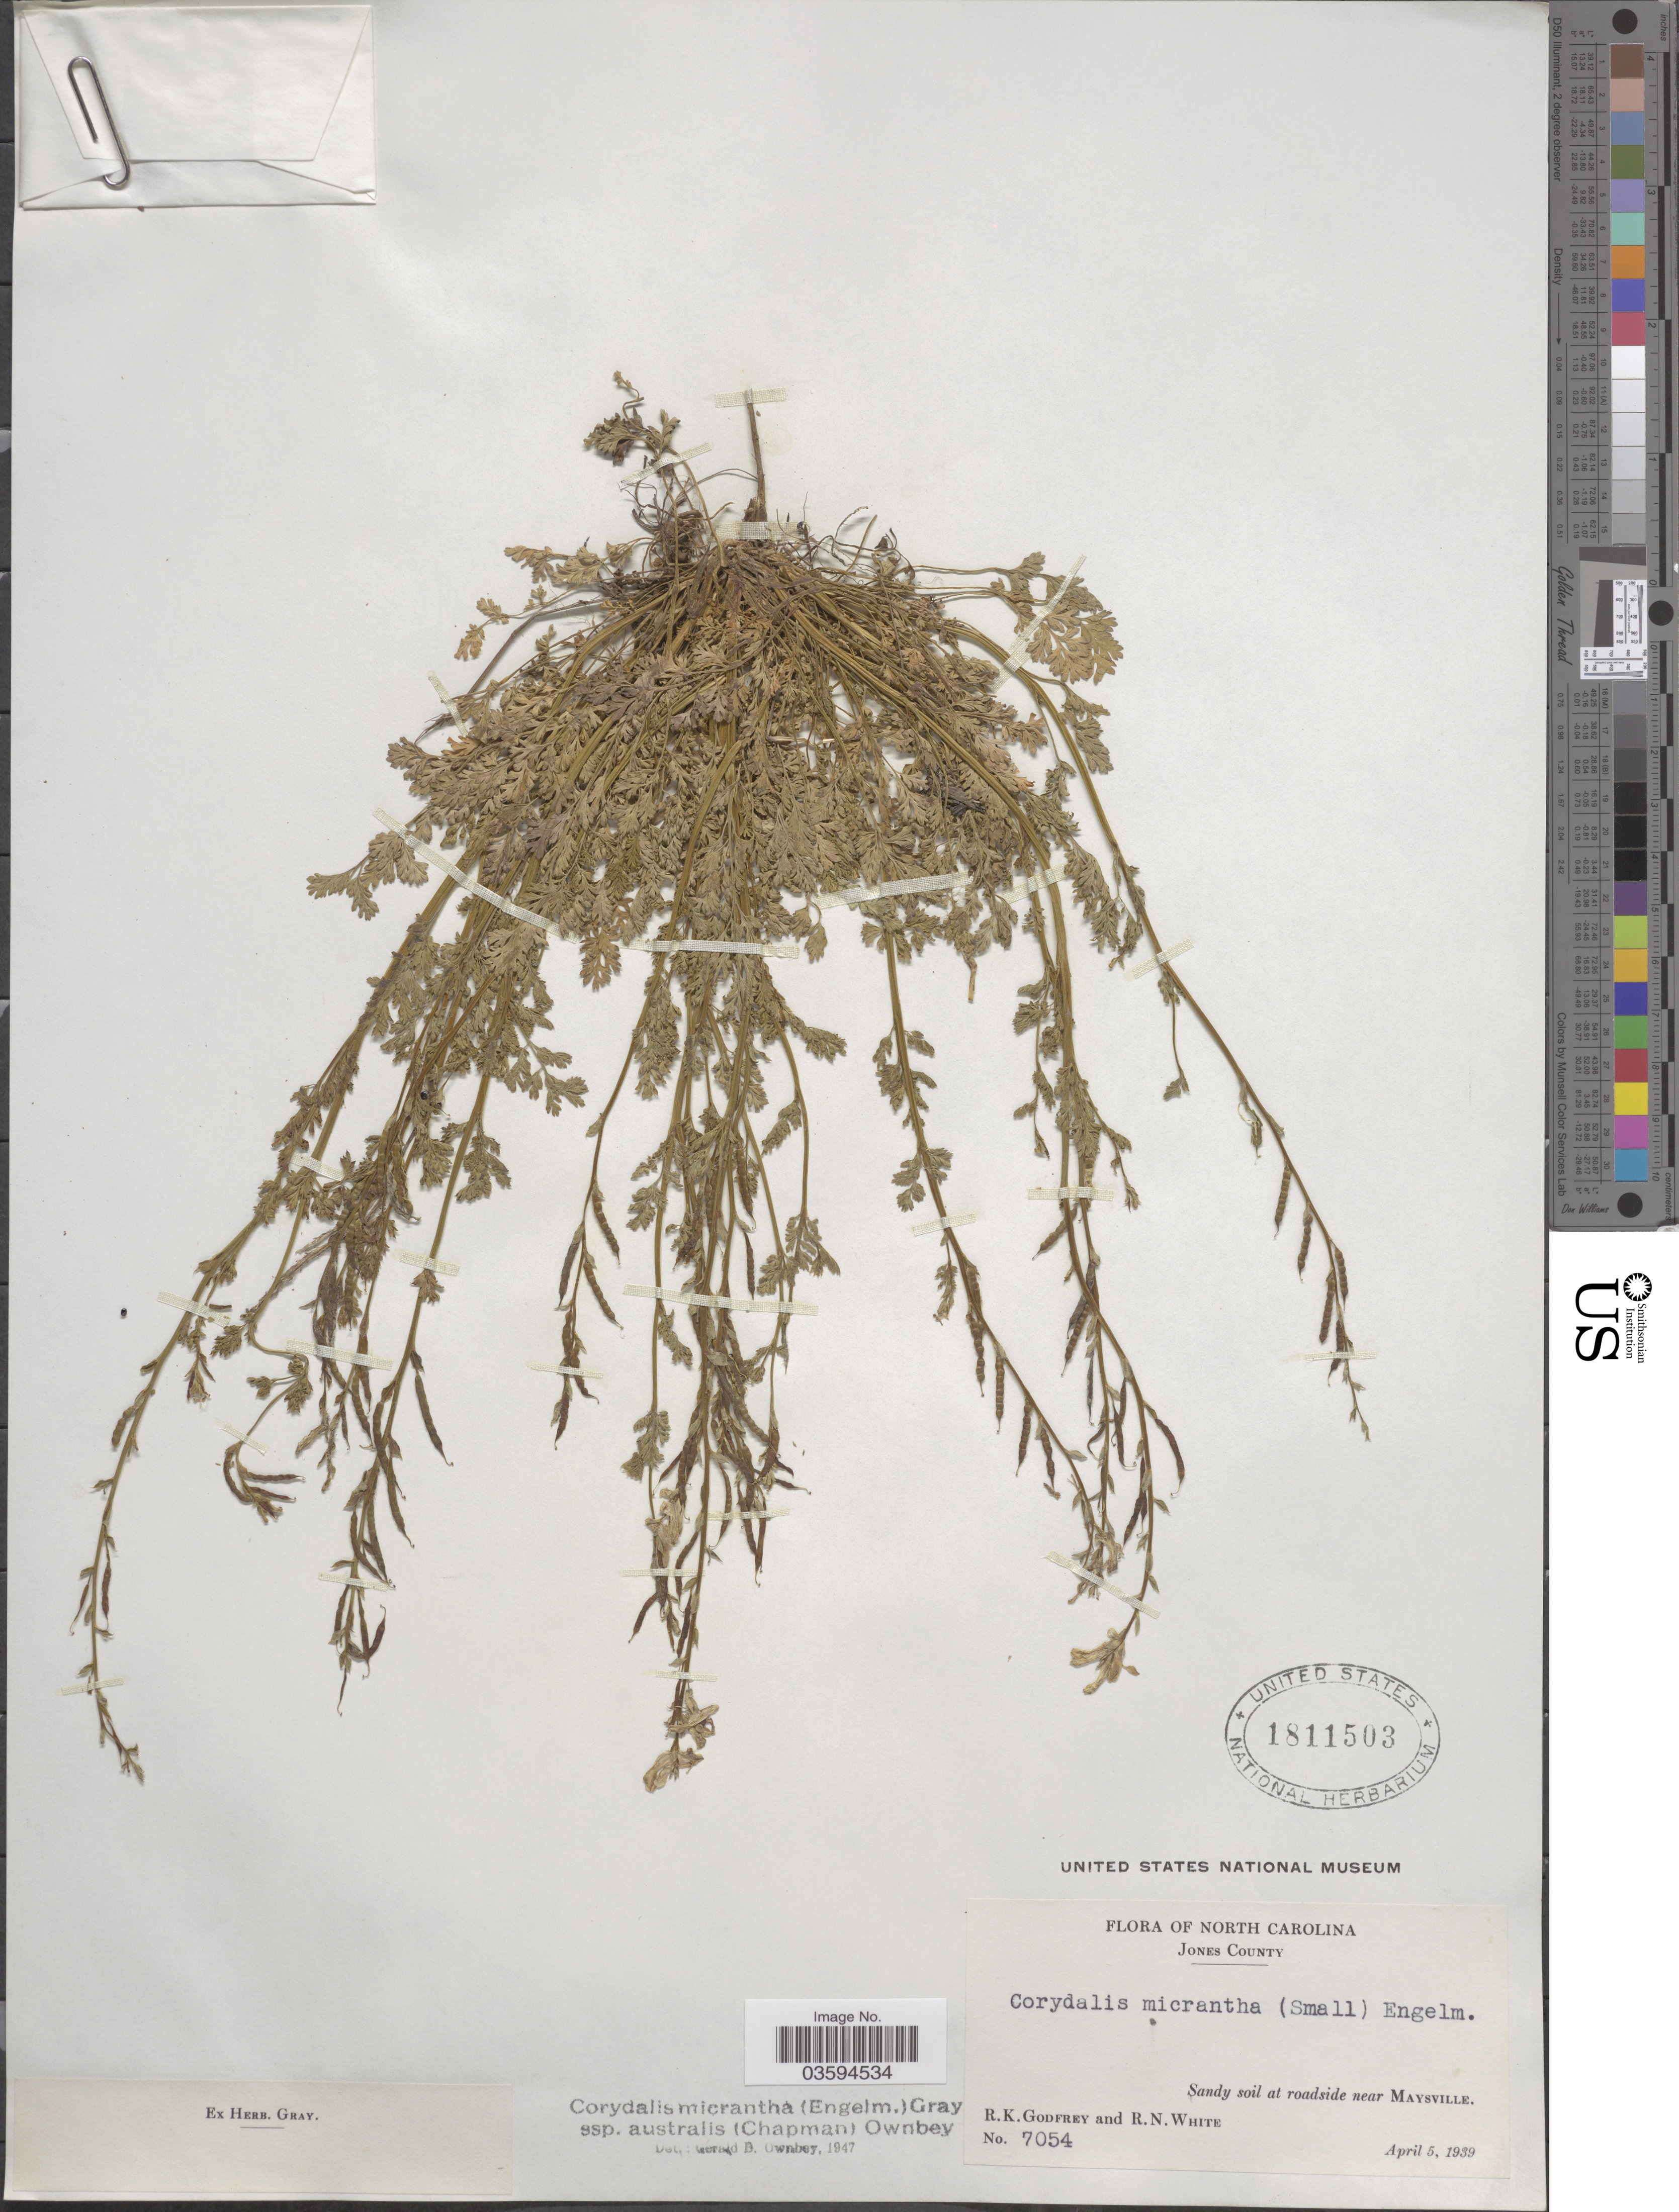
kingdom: Plantae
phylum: Tracheophyta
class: Magnoliopsida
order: Ranunculales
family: Papaveraceae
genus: Corydalis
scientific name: Corydalis micrantha subsp. australis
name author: (Chapm.) G.B. Ownbey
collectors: R. K. Godfrey & R. N. White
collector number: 7054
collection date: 1939-04-05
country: United States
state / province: North Carolina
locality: Jones County. Roadside near Maysville.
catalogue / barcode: US 1811503